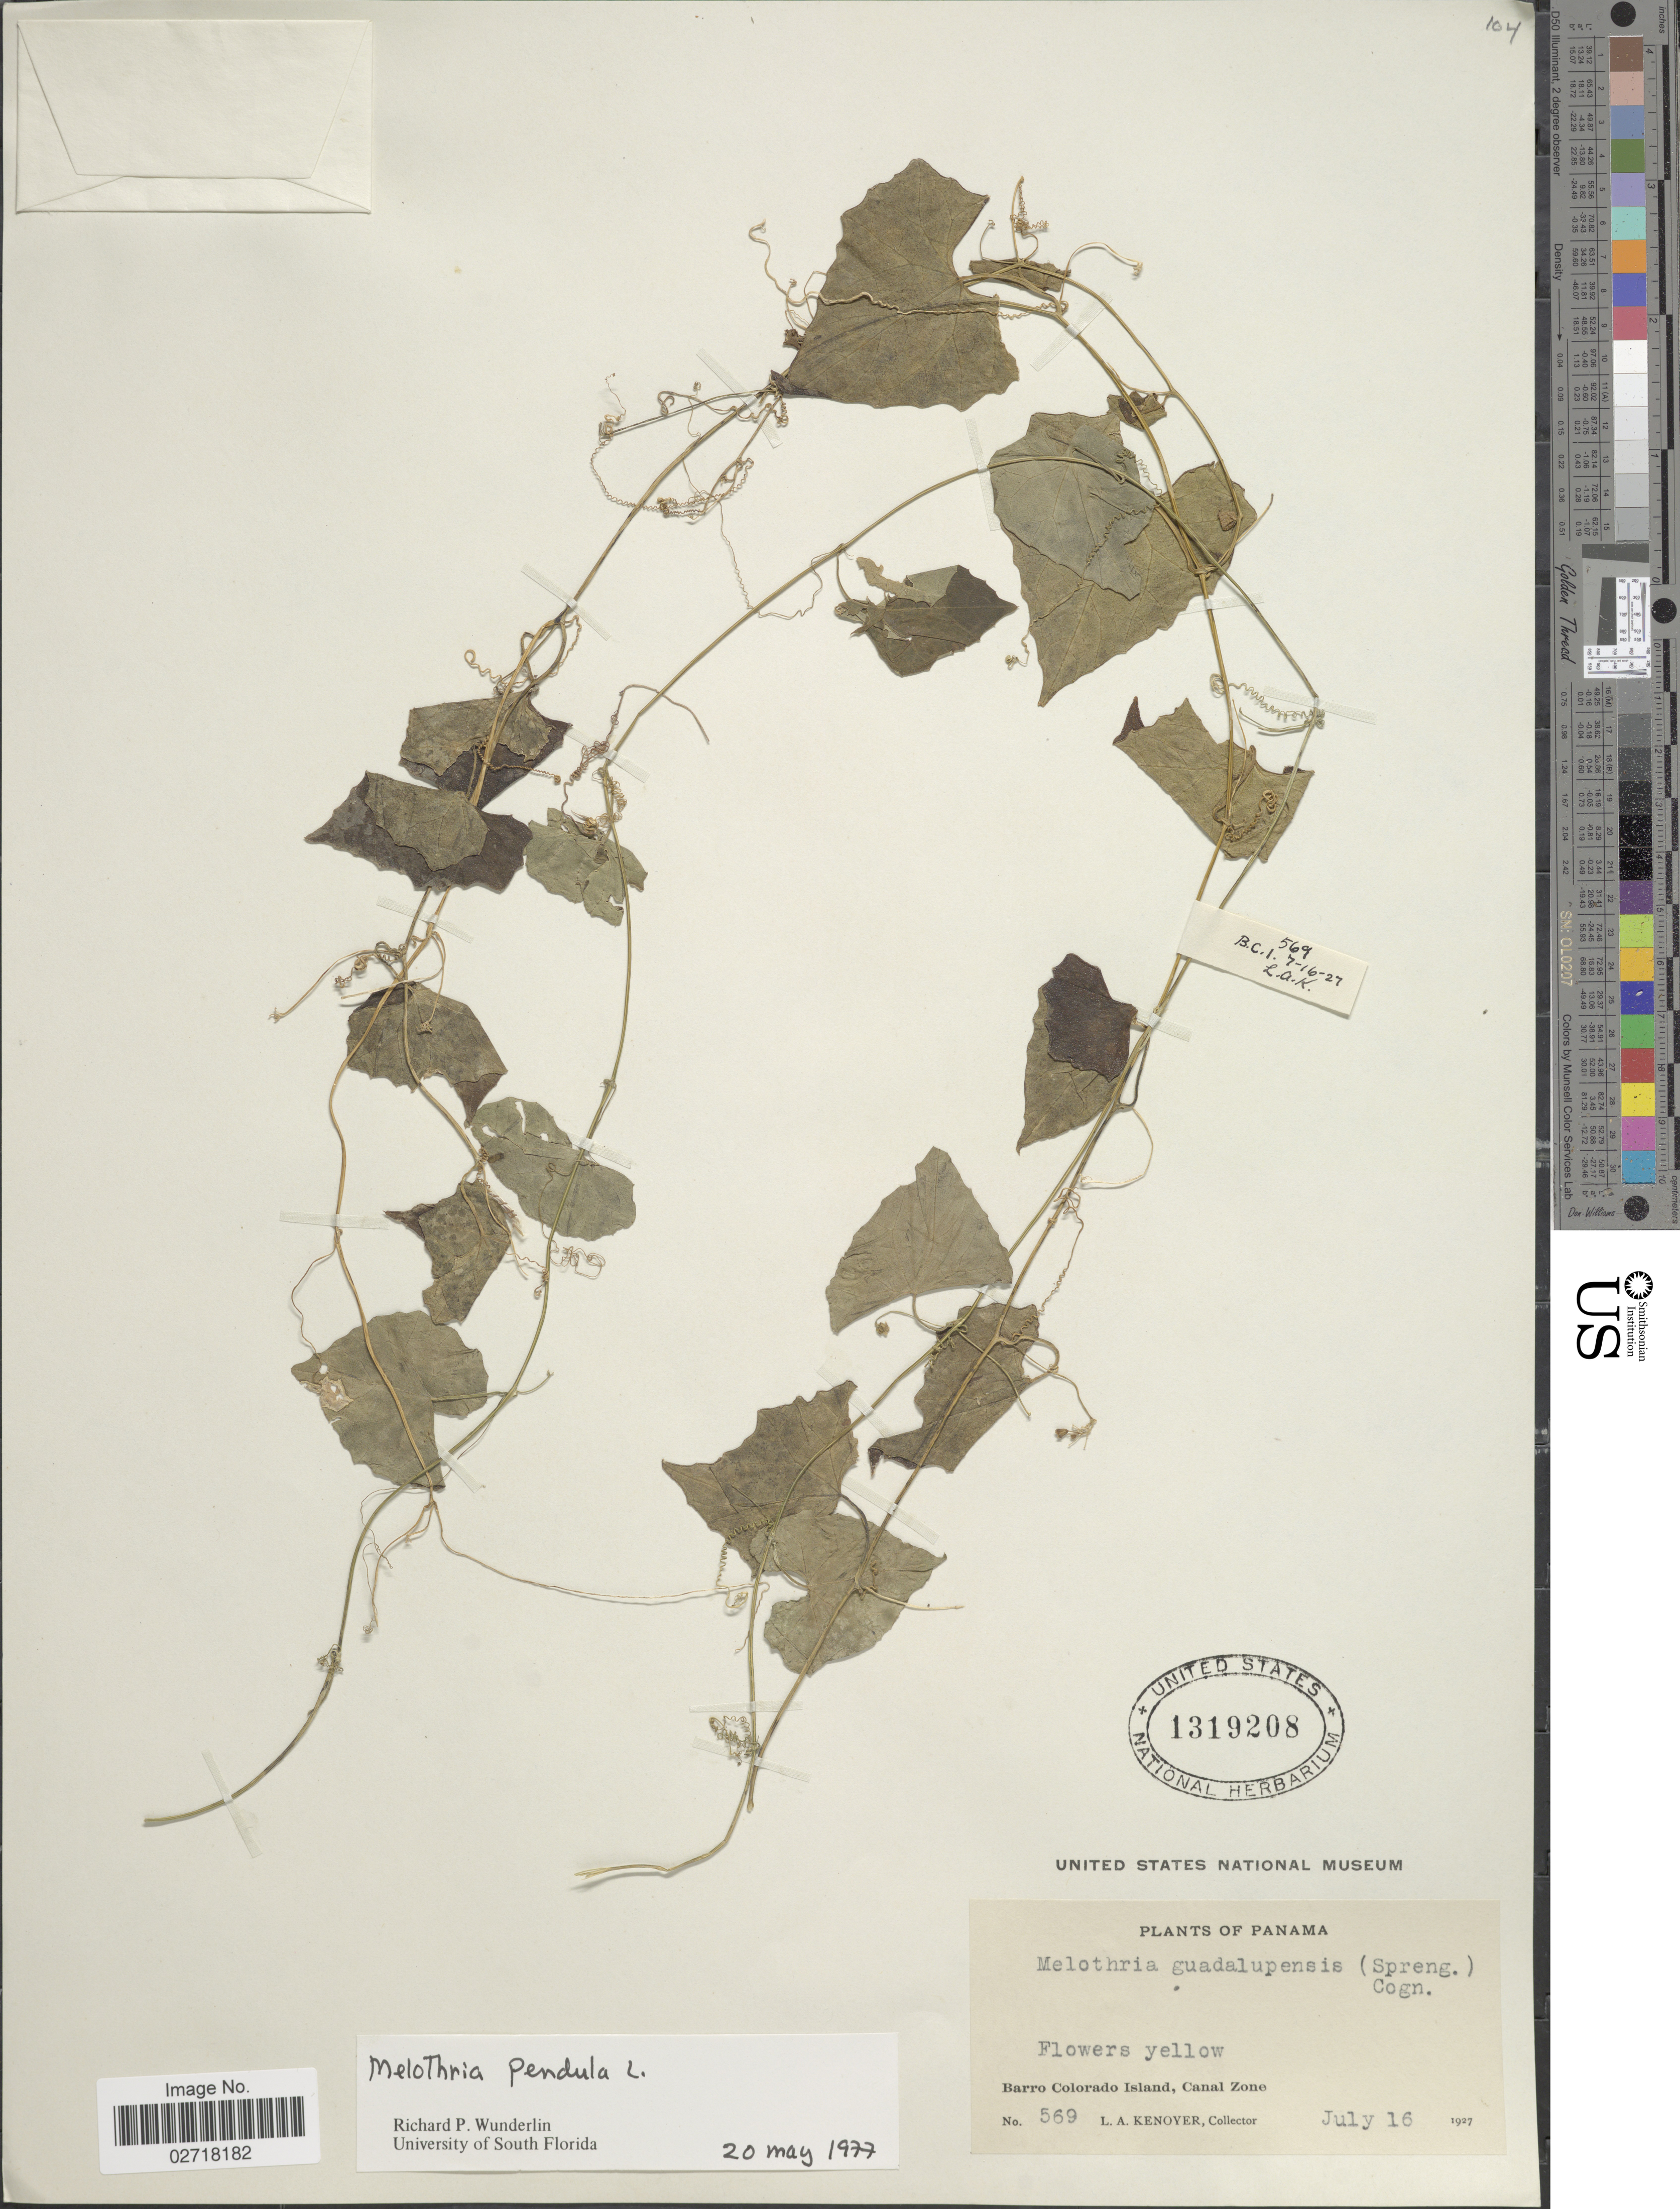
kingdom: Plantae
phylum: Tracheophyta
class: Magnoliopsida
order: Cucurbitales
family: Cucurbitaceae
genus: Melothria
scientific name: Melothria pendula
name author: L.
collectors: L. Kenover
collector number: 569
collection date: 1927-07-16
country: Panama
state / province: Panamá Oeste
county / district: Canal Zone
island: Barro Colorado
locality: Barro Colorado Island, Canal Zone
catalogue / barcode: US 1319208